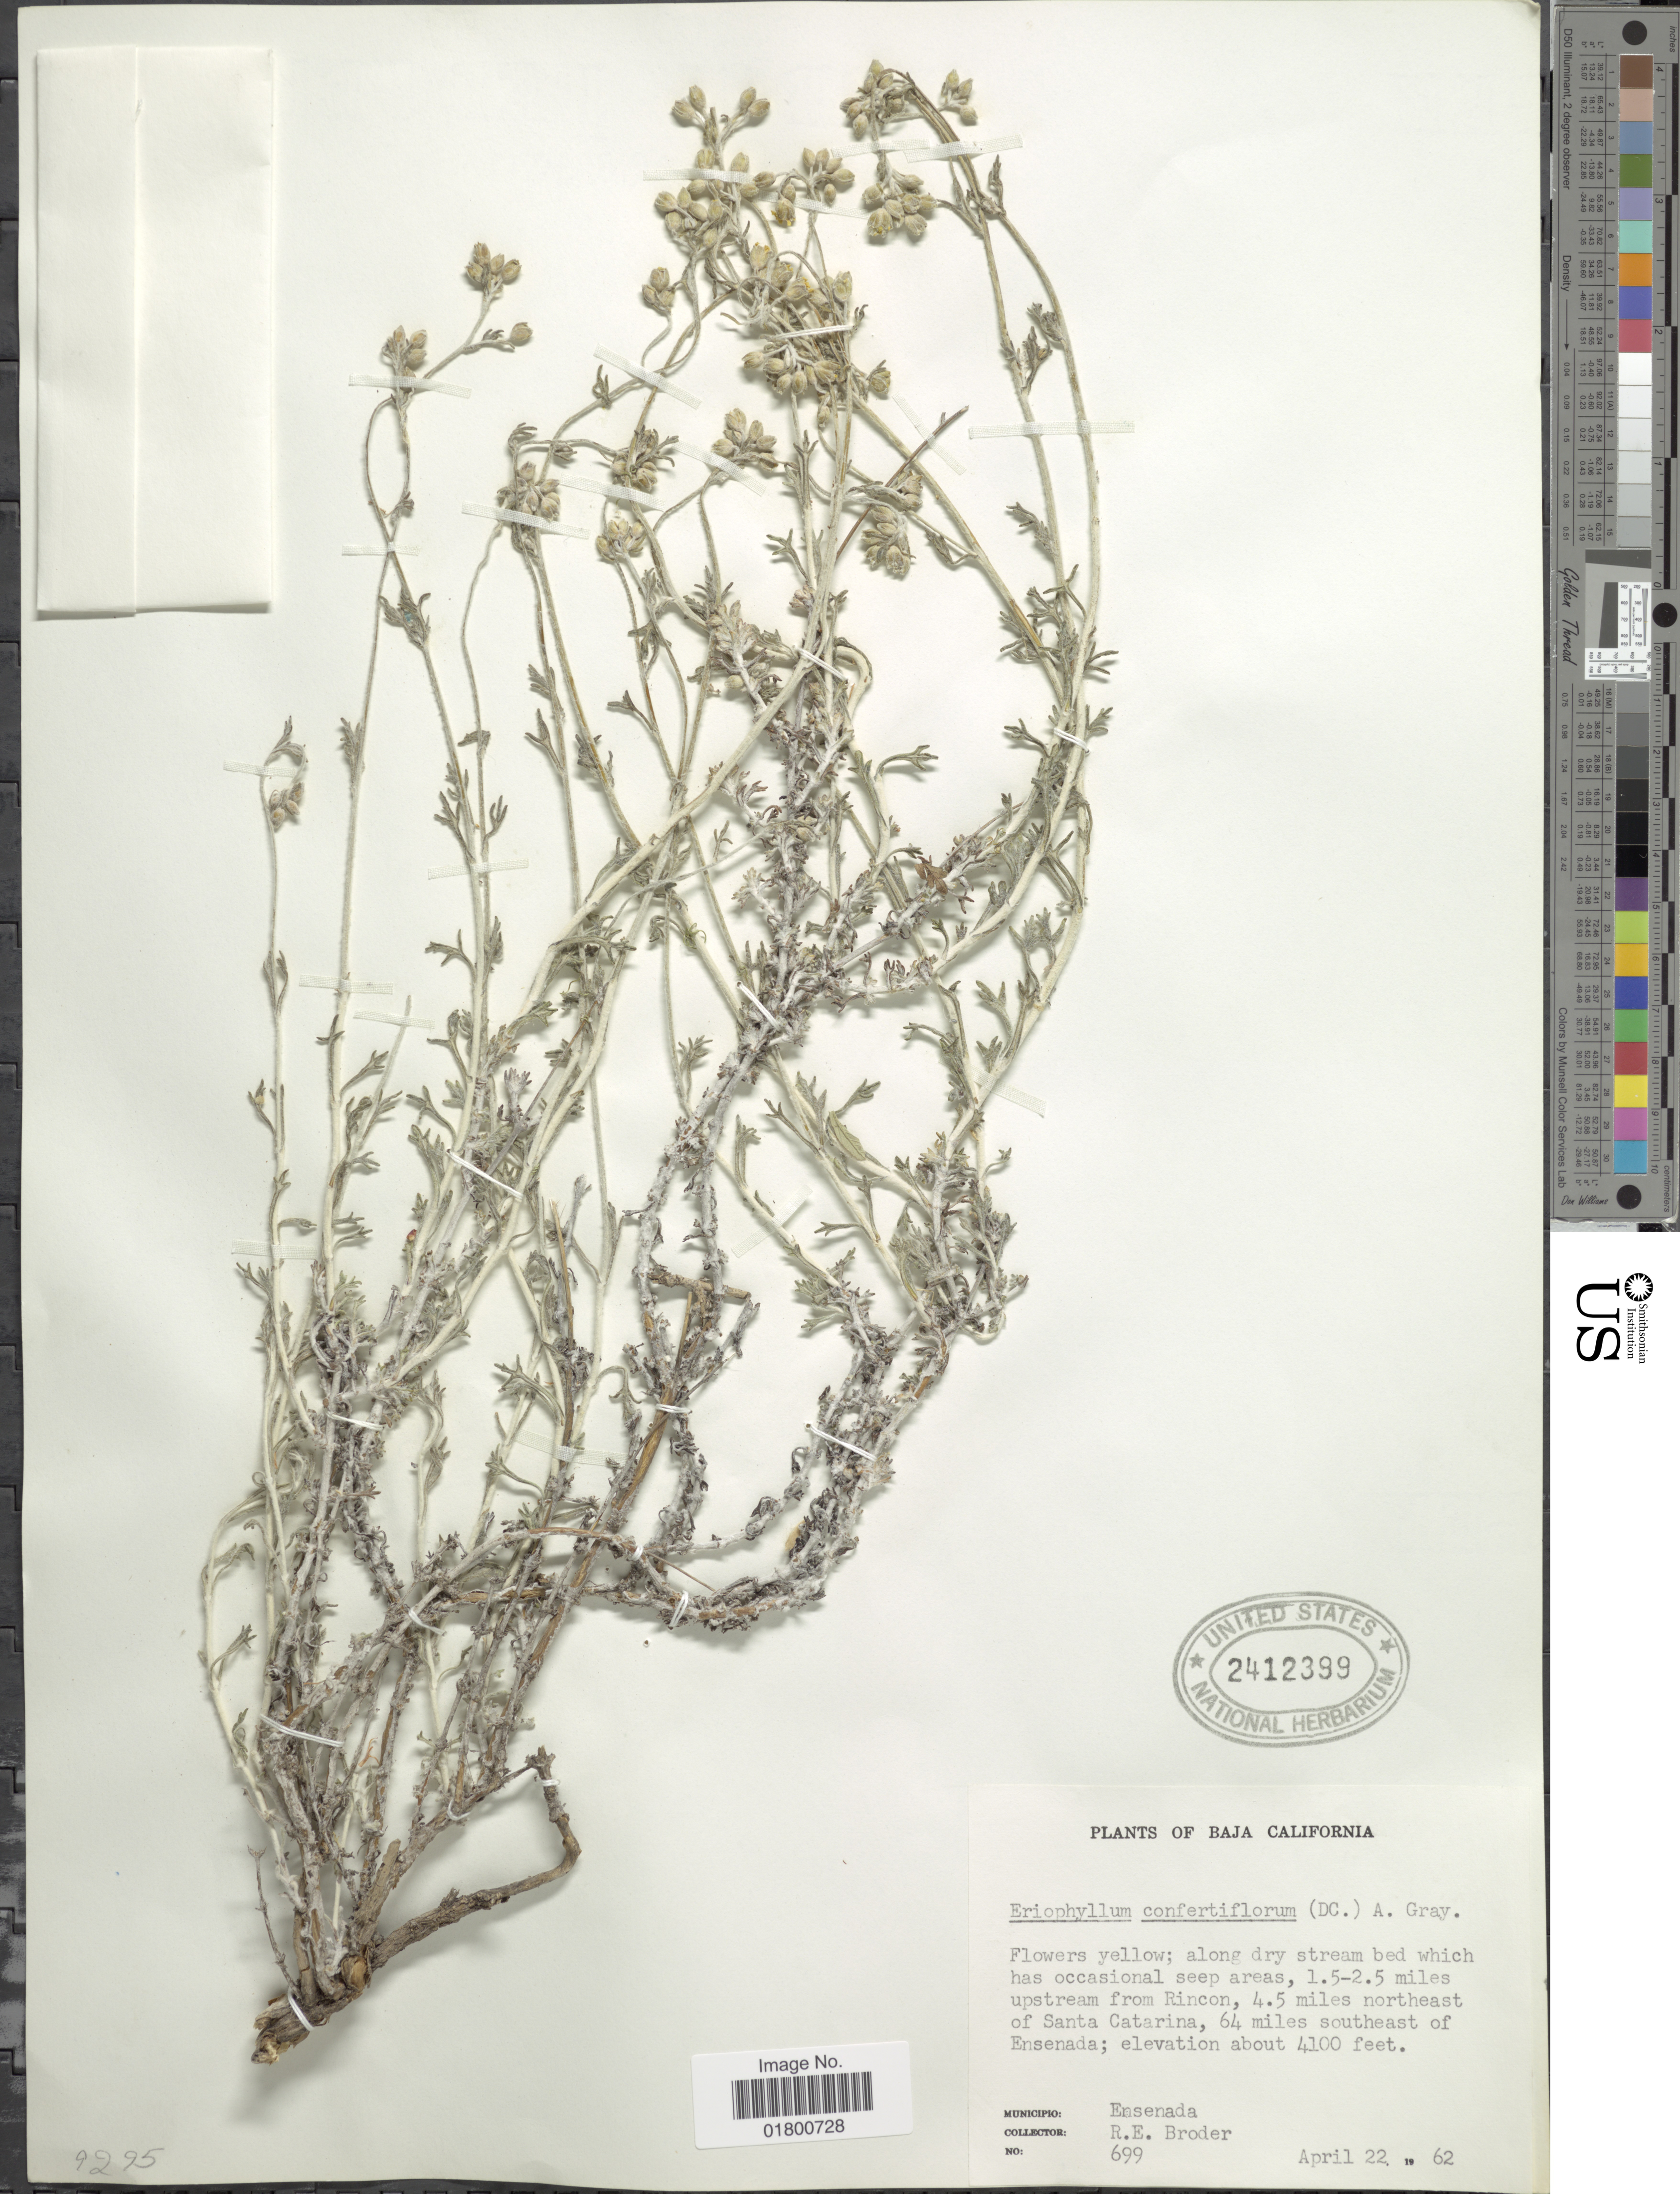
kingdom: Plantae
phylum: Tracheophyta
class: Magnoliopsida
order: Asterales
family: Asteraceae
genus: Eriophyllum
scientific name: Eriophyllum confertiflorum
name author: (DC.) A. Gray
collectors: R. Border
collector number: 699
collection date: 1962-04-22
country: Mexico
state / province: Baja California Sur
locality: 1.5-2.5 miles upstream from Rincon, 4.5 miles northeast of Santa Catarina, 64 miles southeast of Ensenada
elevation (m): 1250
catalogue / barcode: US 2412399